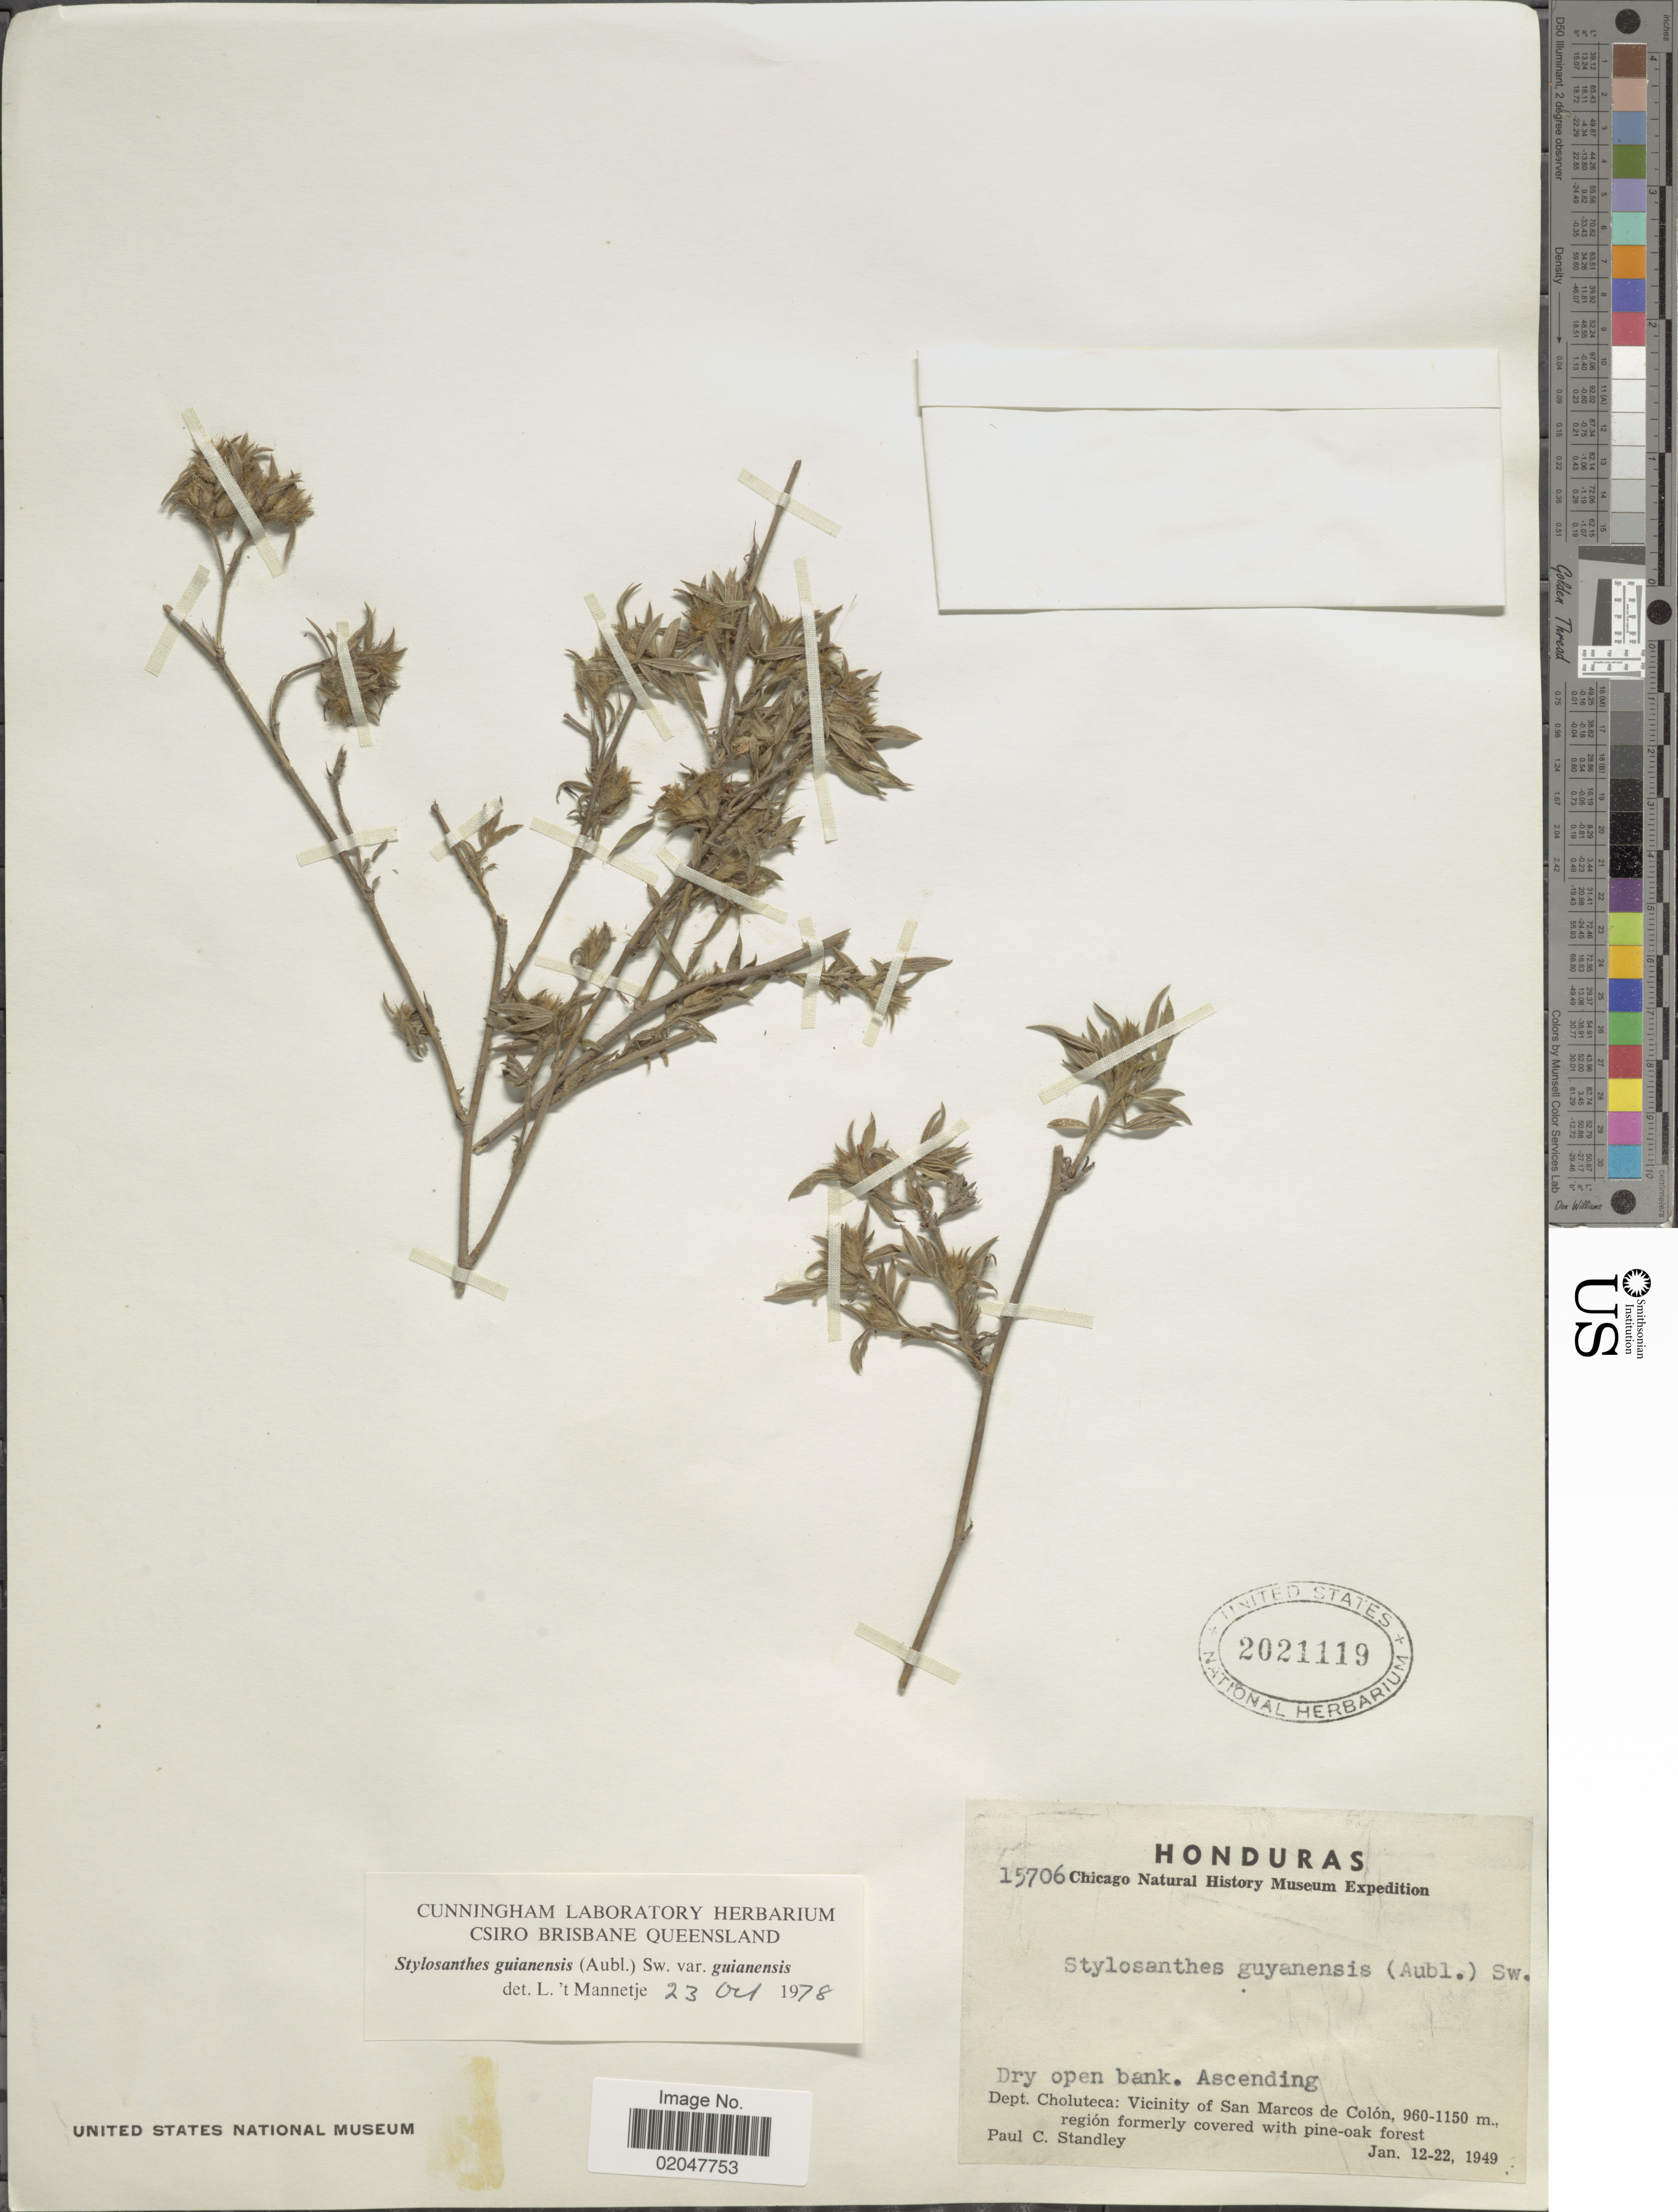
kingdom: Plantae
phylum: Tracheophyta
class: Magnoliopsida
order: Fabales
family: Fabaceae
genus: Stylosanthes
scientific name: Stylosanthes guianensis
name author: (Aubl.) Sw.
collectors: P. C. Standley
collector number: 15706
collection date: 1949-01-12/1949-01-22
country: Honduras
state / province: Choluteca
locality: Vicinity of San Marcos de Colon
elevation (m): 960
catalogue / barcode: US 2021119